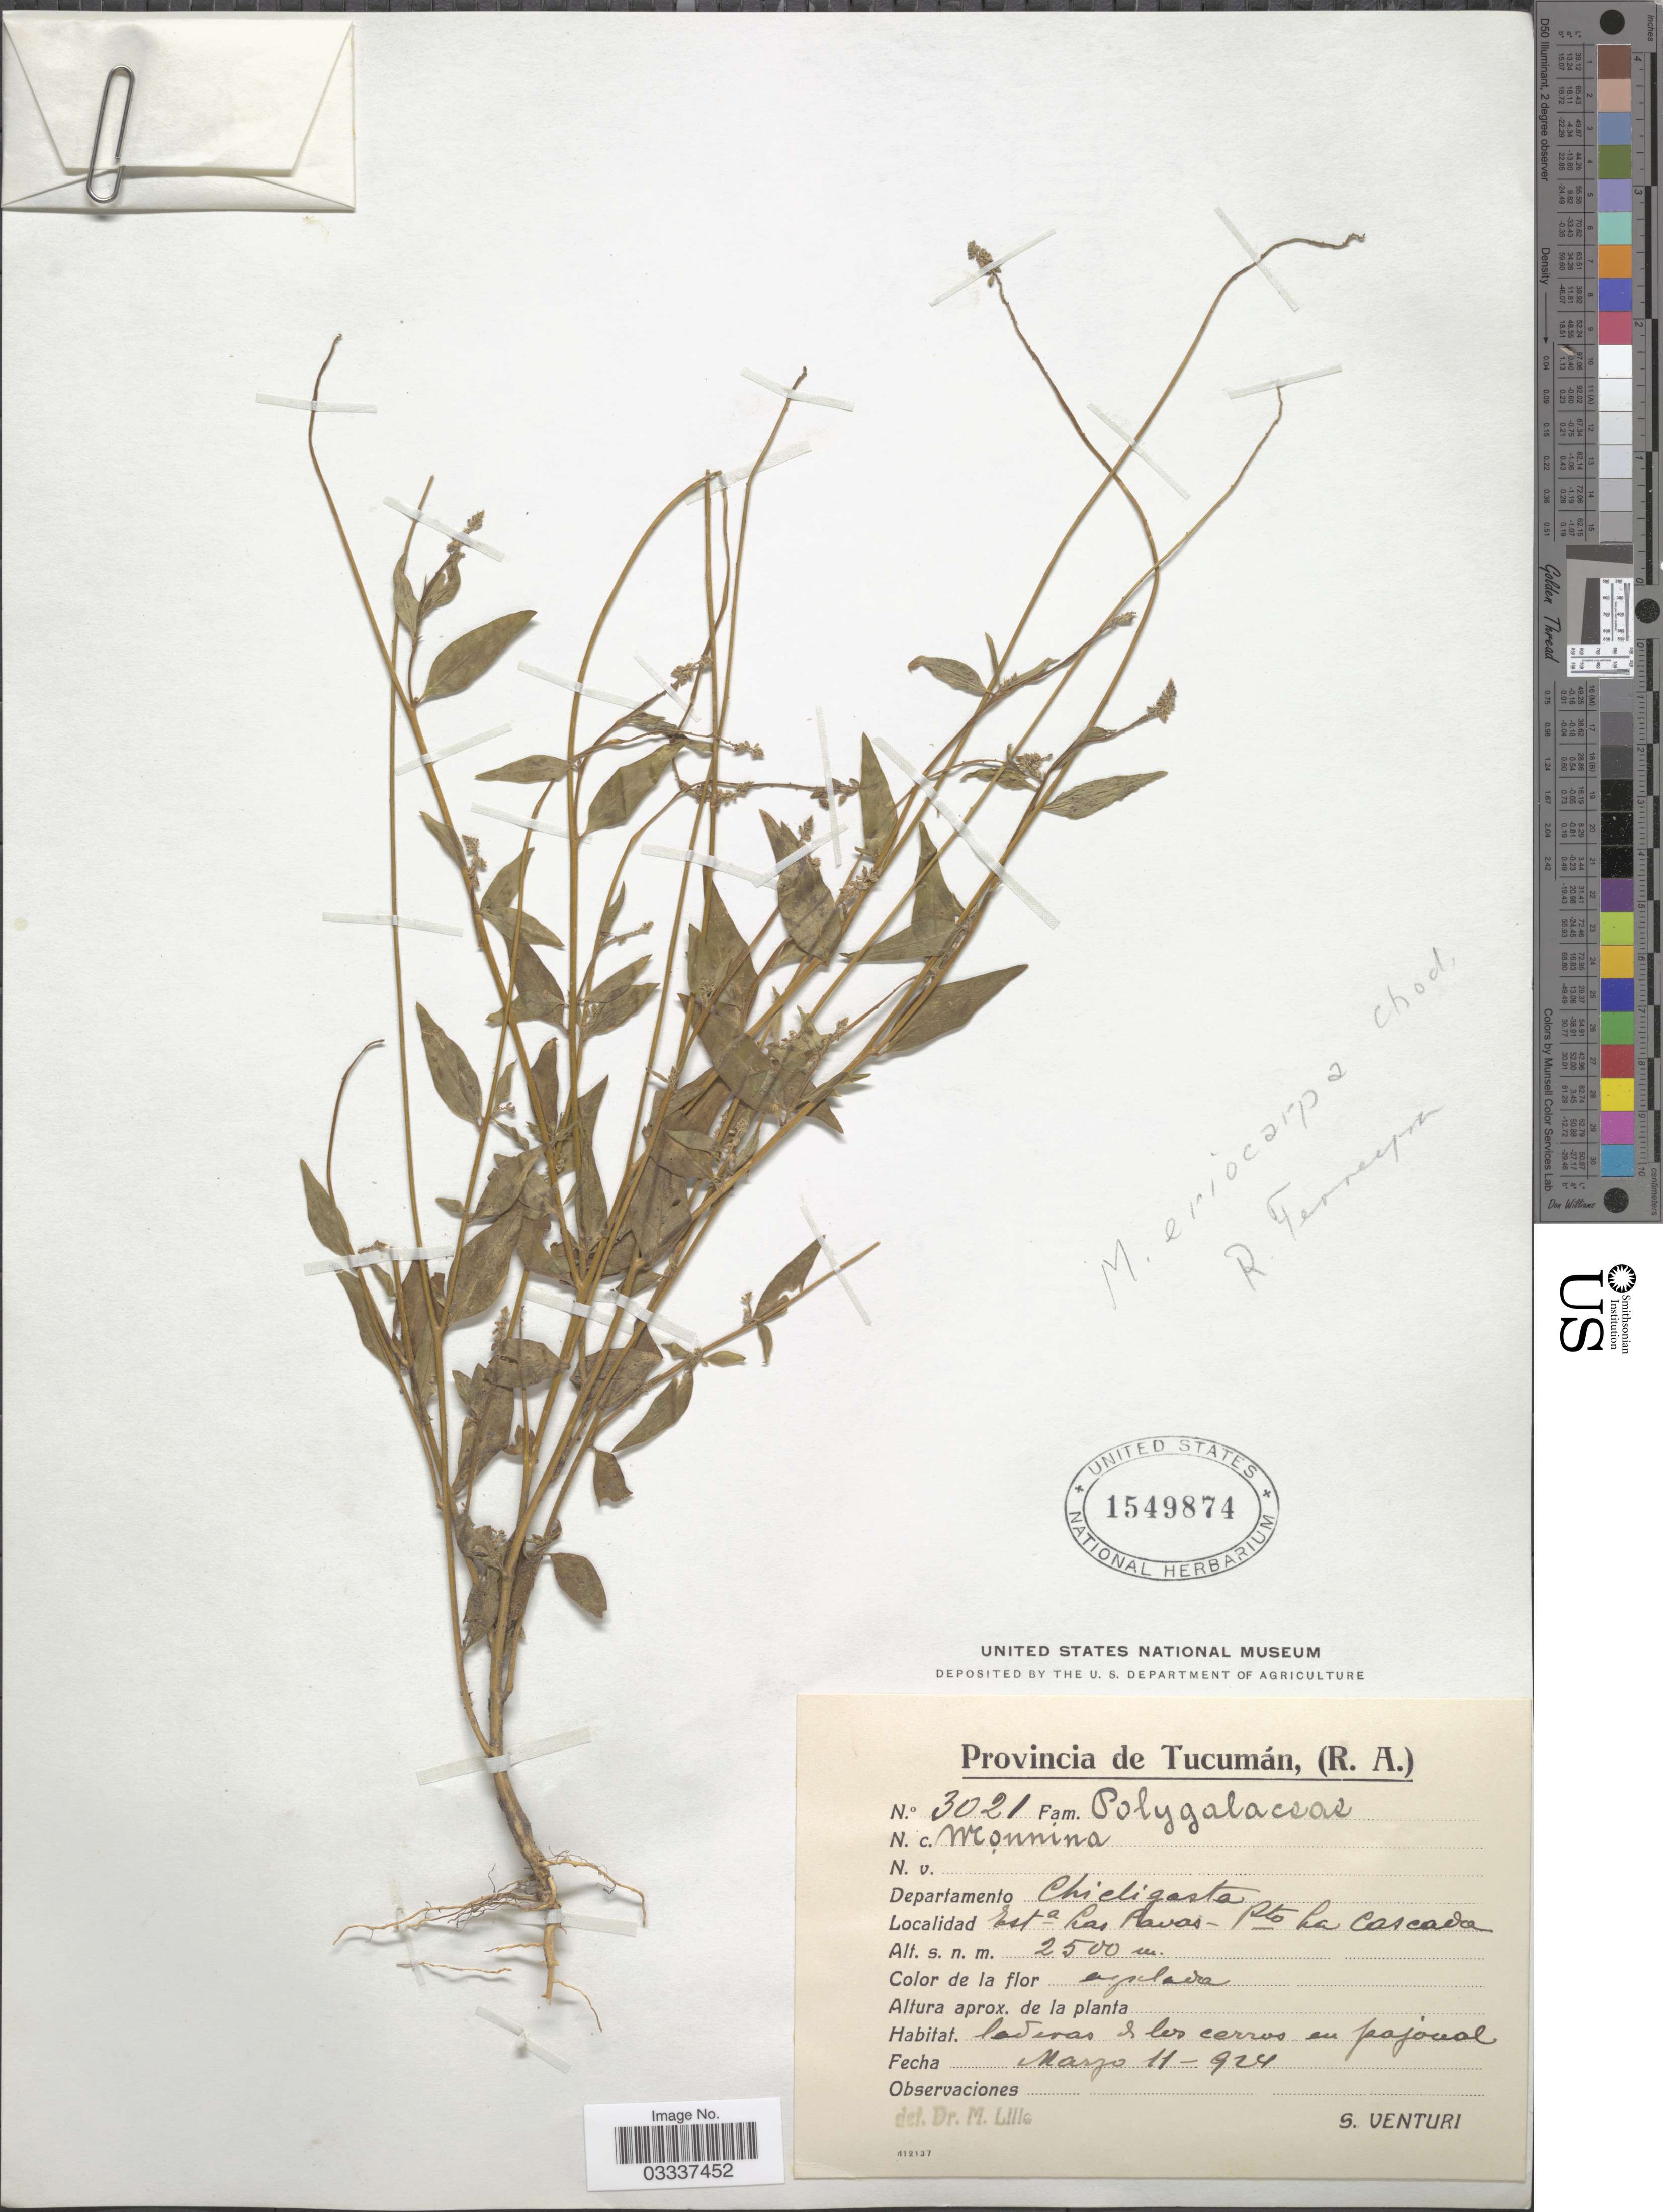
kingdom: Plantae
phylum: Tracheophyta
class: Magnoliopsida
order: Fabales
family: Polygalaceae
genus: Monnina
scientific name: Monnina erioclada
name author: Gand.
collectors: S. Venturi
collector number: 3021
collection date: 1924-03-11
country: Argentina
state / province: Tucuman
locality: Departamento Chicligasta, Esta Las Pavas - Pto La Cascada.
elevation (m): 2500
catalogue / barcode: US 1549874